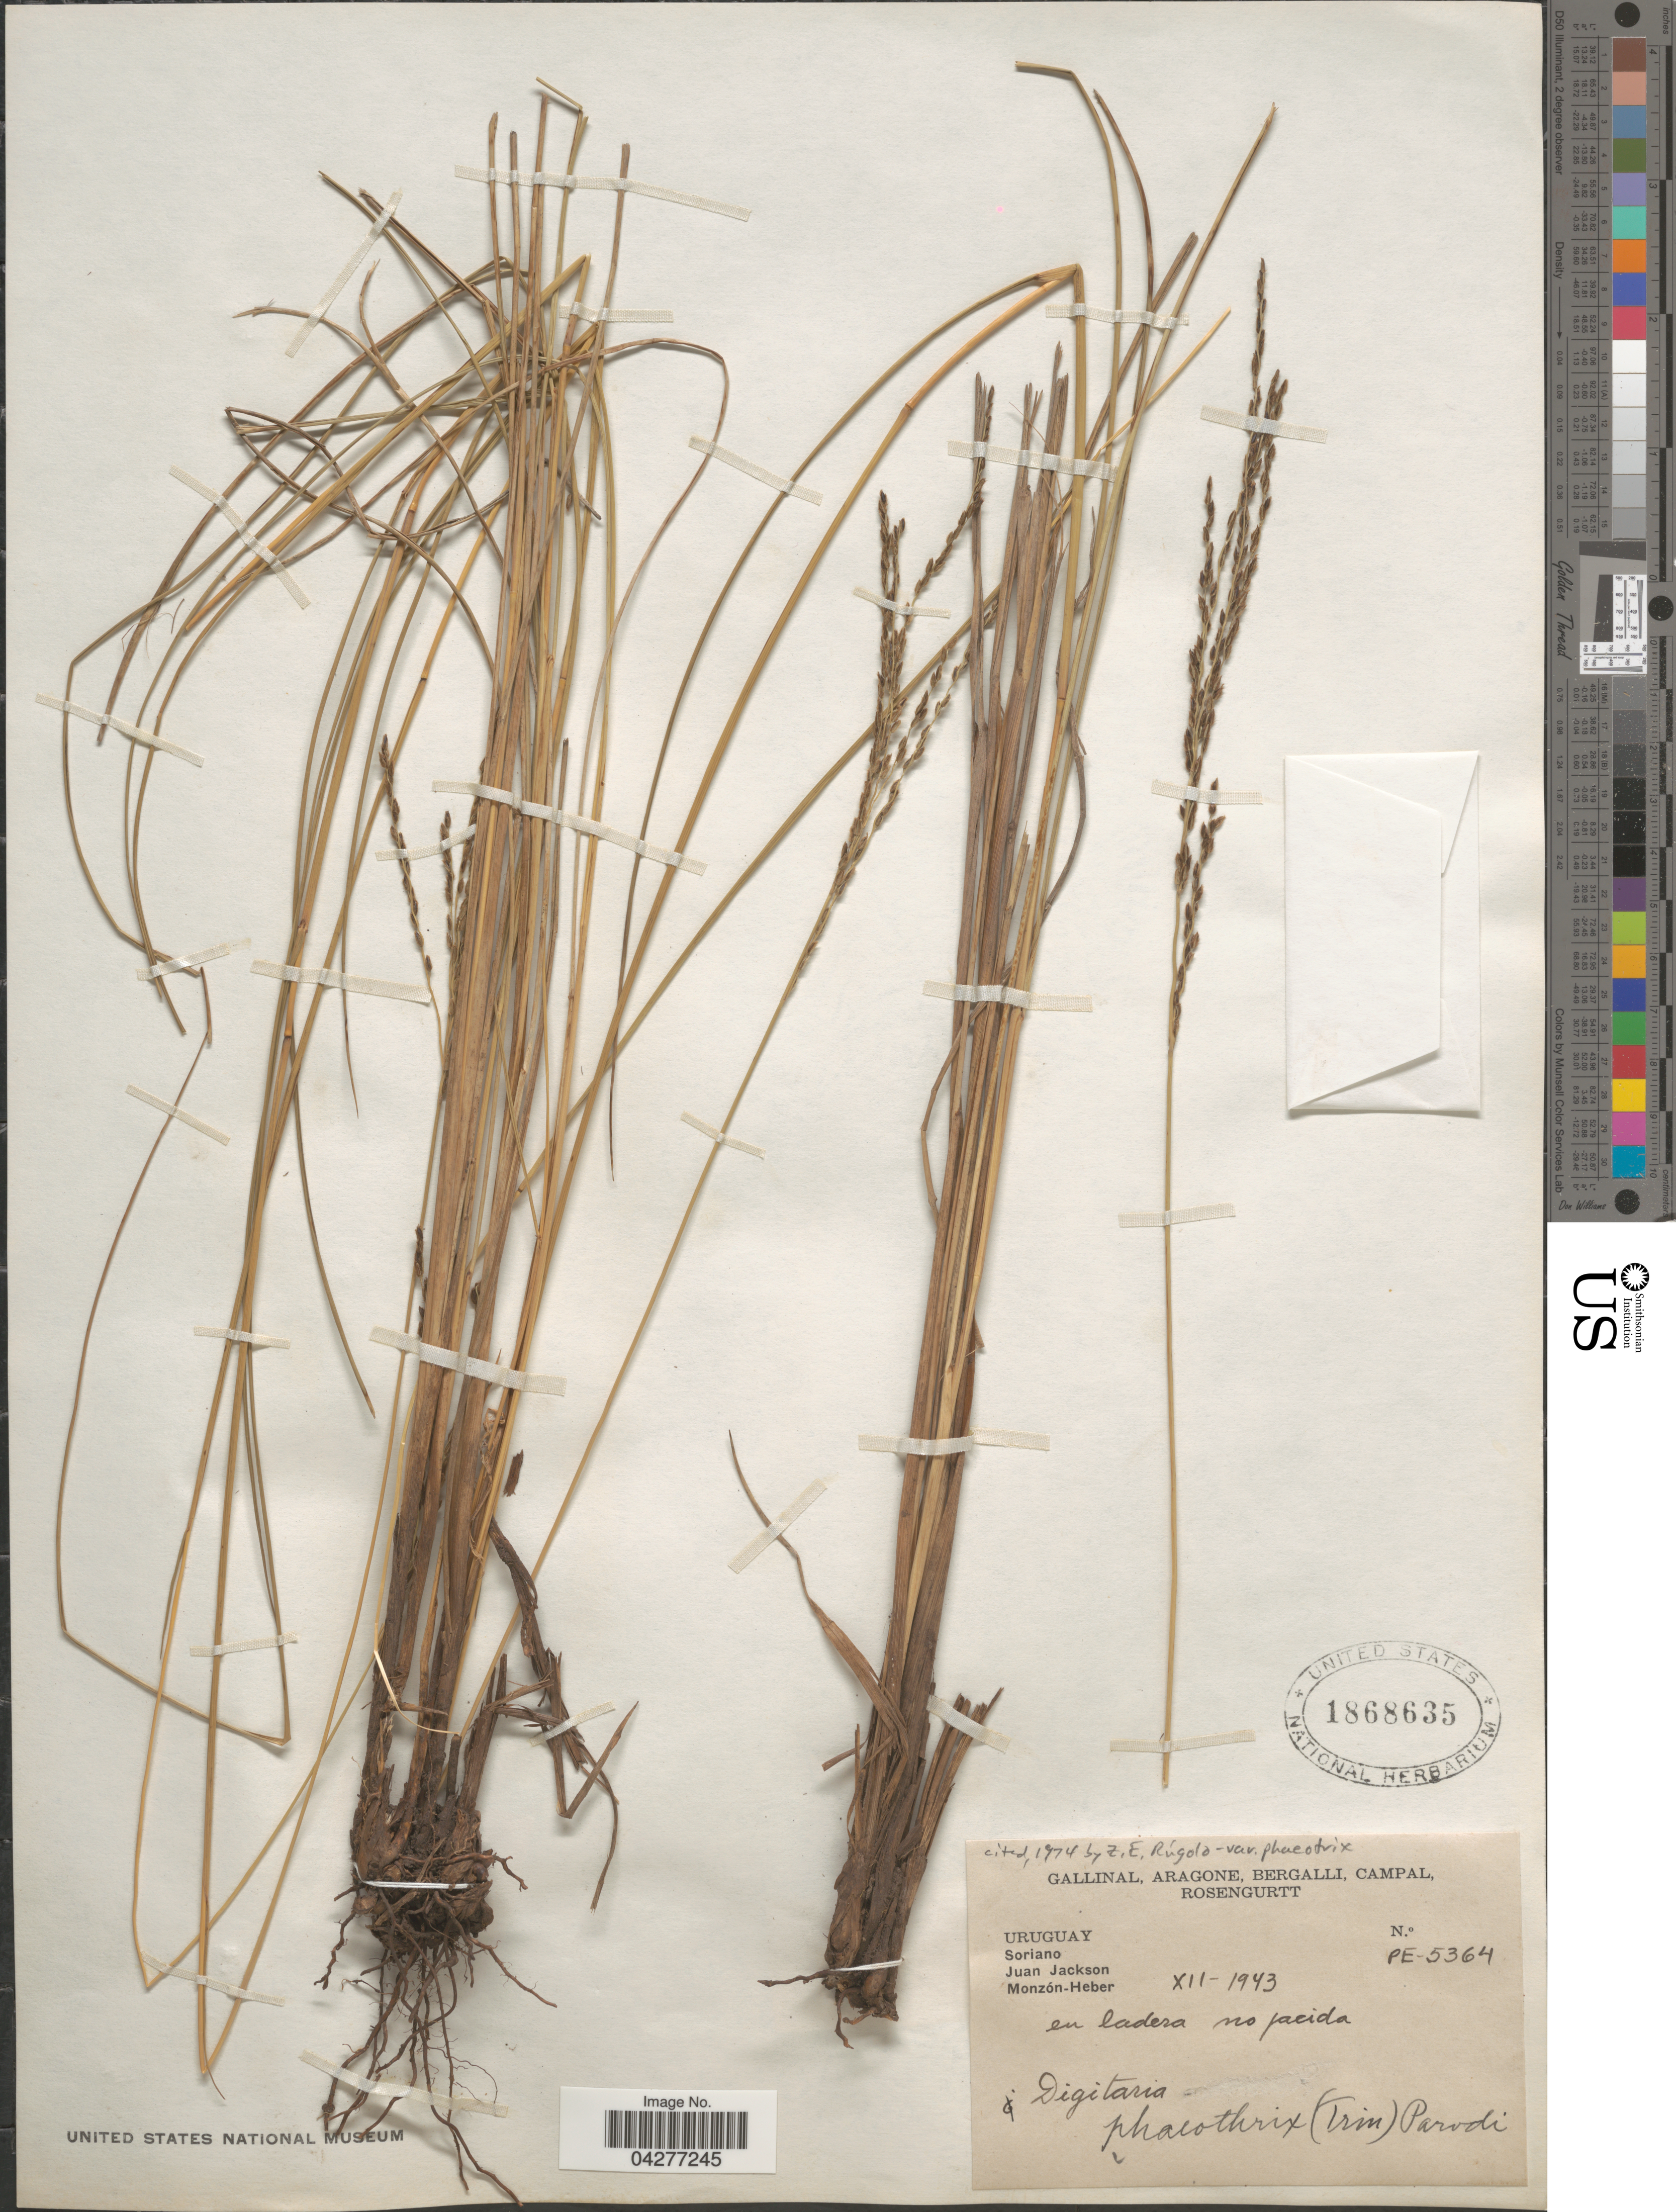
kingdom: Plantae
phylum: Tracheophyta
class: Liliopsida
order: Poales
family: Poaceae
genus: Digitaria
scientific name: Digitaria phaeothrix var. phaeothrix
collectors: -. Gallinal, -- Aragone, -- Bergalli, -- Campal & Rosengurtt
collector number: PE-5364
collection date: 1943-12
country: Uruguay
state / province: Soriano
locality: Juan Jackson. Monzón-Heber. En ladera no pacida.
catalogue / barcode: US 1868635